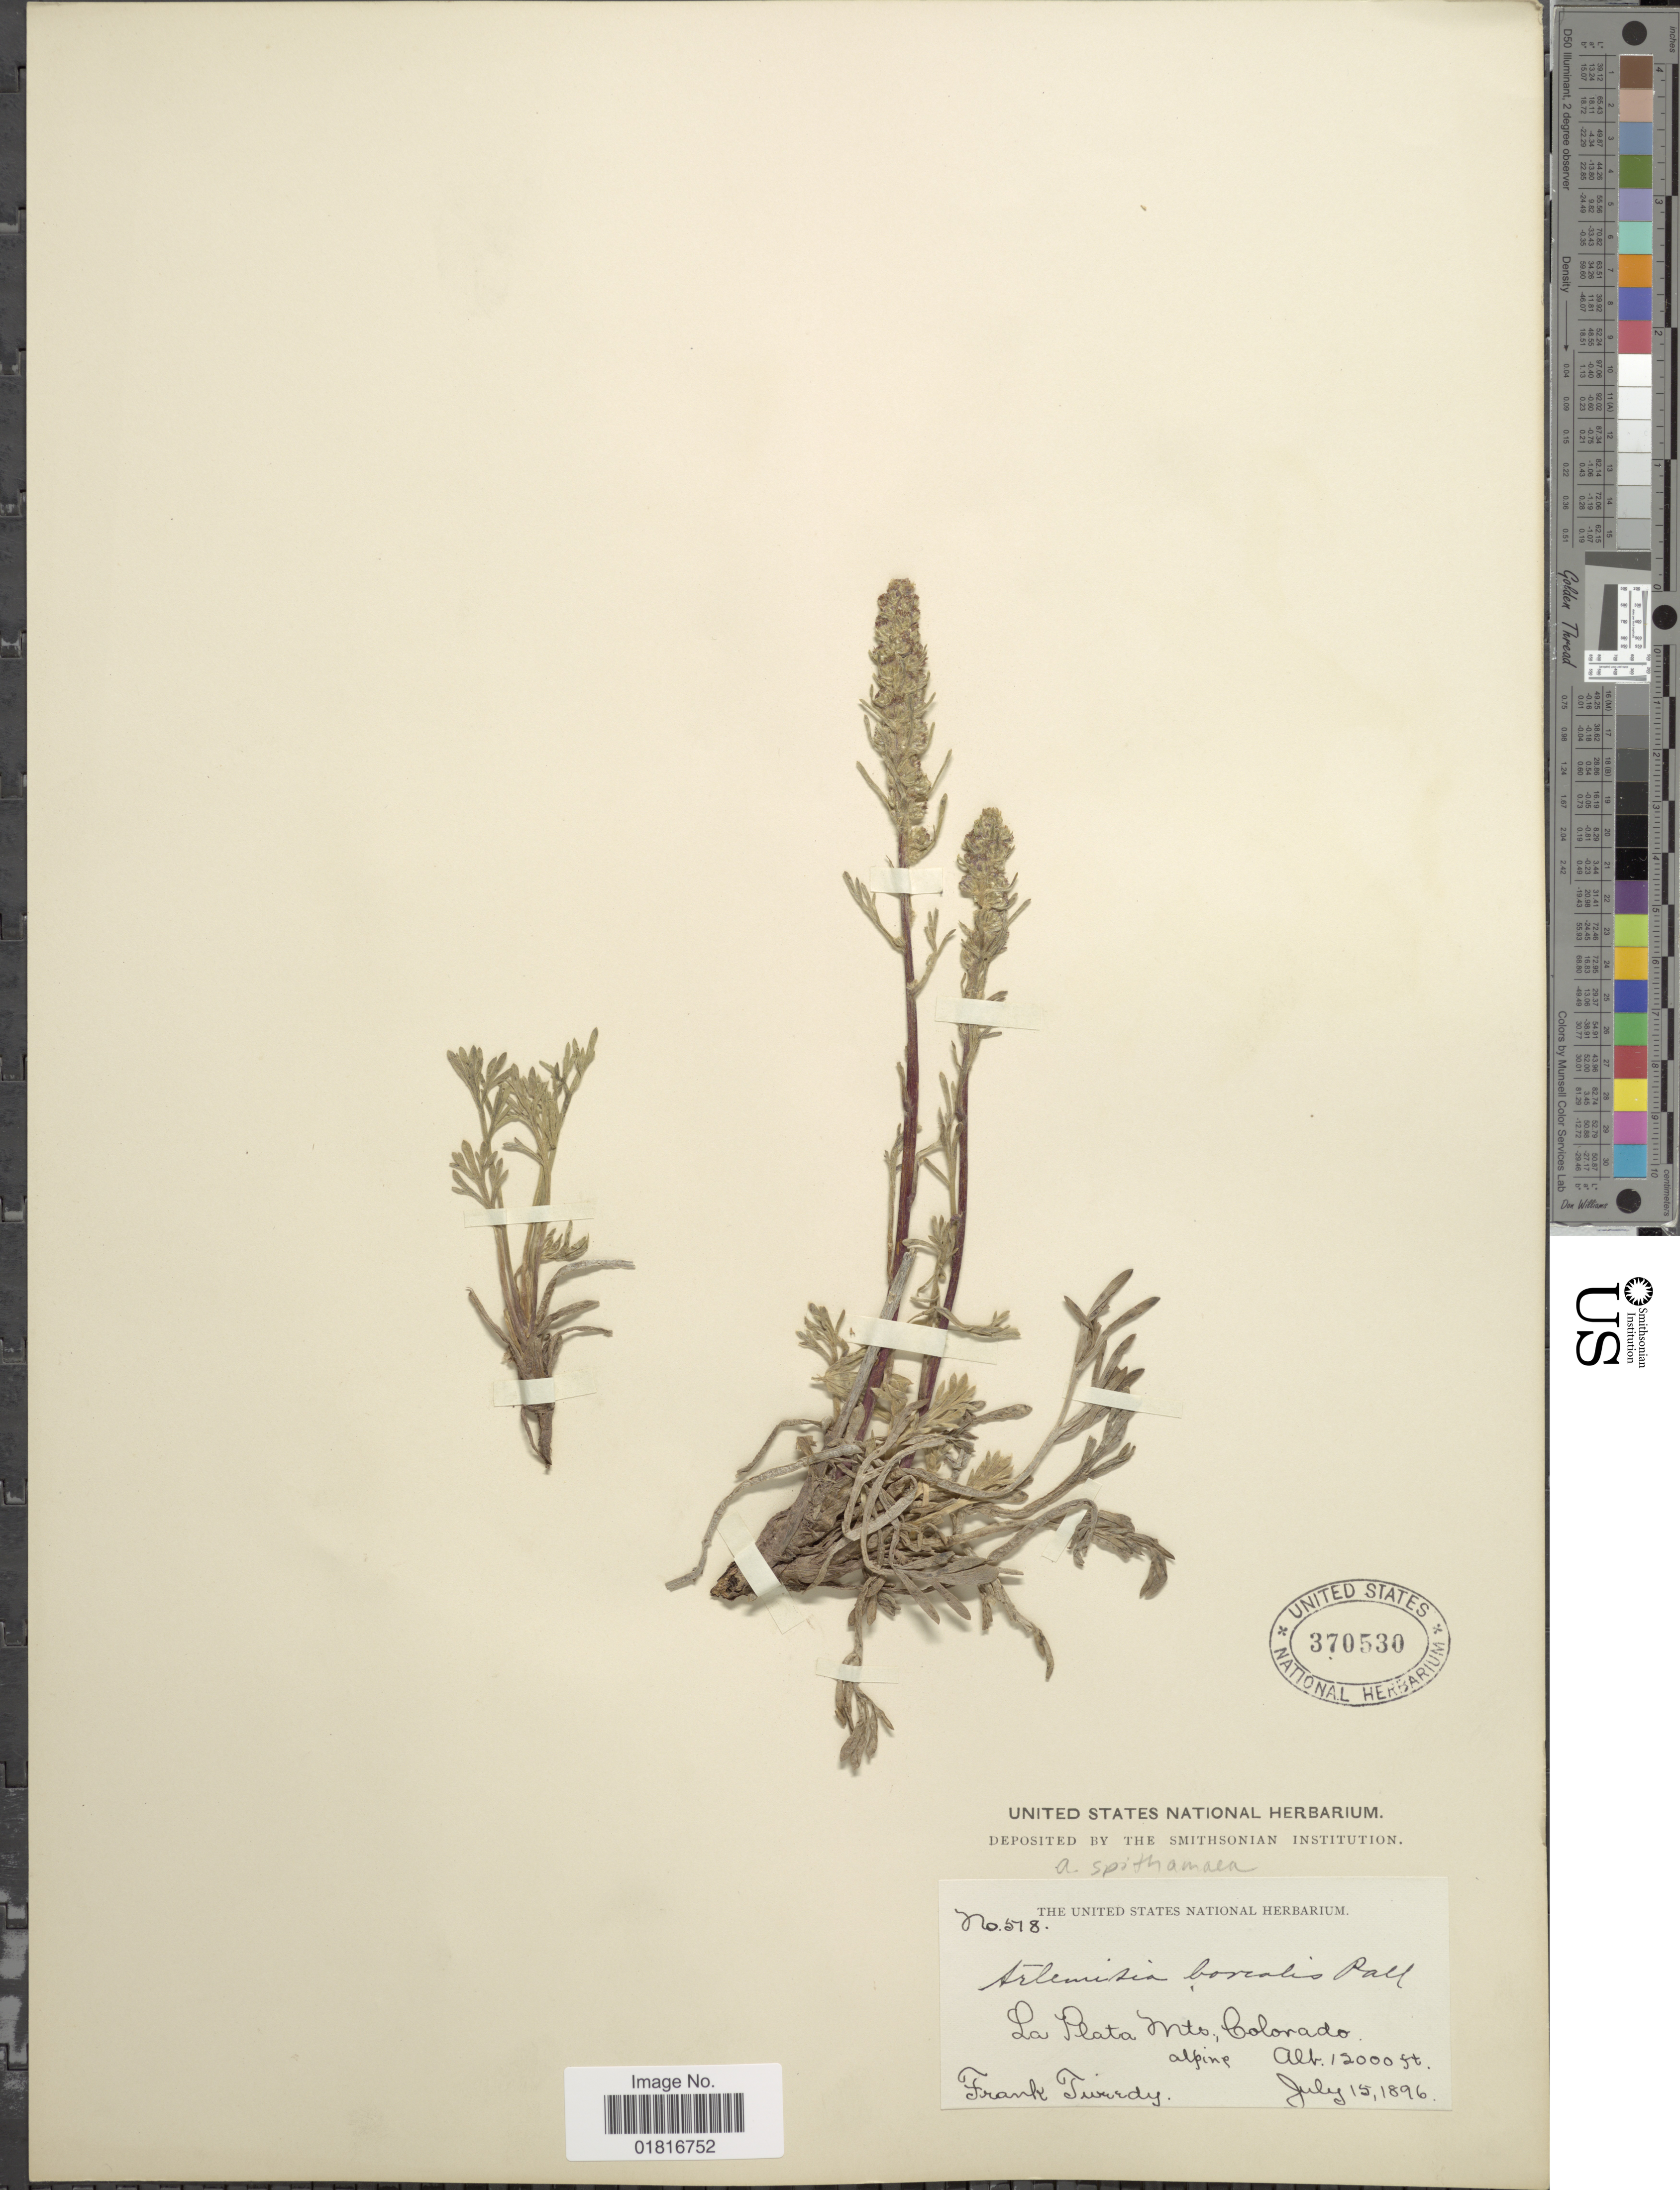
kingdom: Plantae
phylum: Tracheophyta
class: Magnoliopsida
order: Asterales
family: Asteraceae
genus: Artemisia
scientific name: Artemisia spithamaea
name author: Pursh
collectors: F. Tweedy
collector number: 518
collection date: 1896-07-15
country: United States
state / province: Colorado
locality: La Plata Mts., Alpine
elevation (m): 3658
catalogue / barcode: US 370530